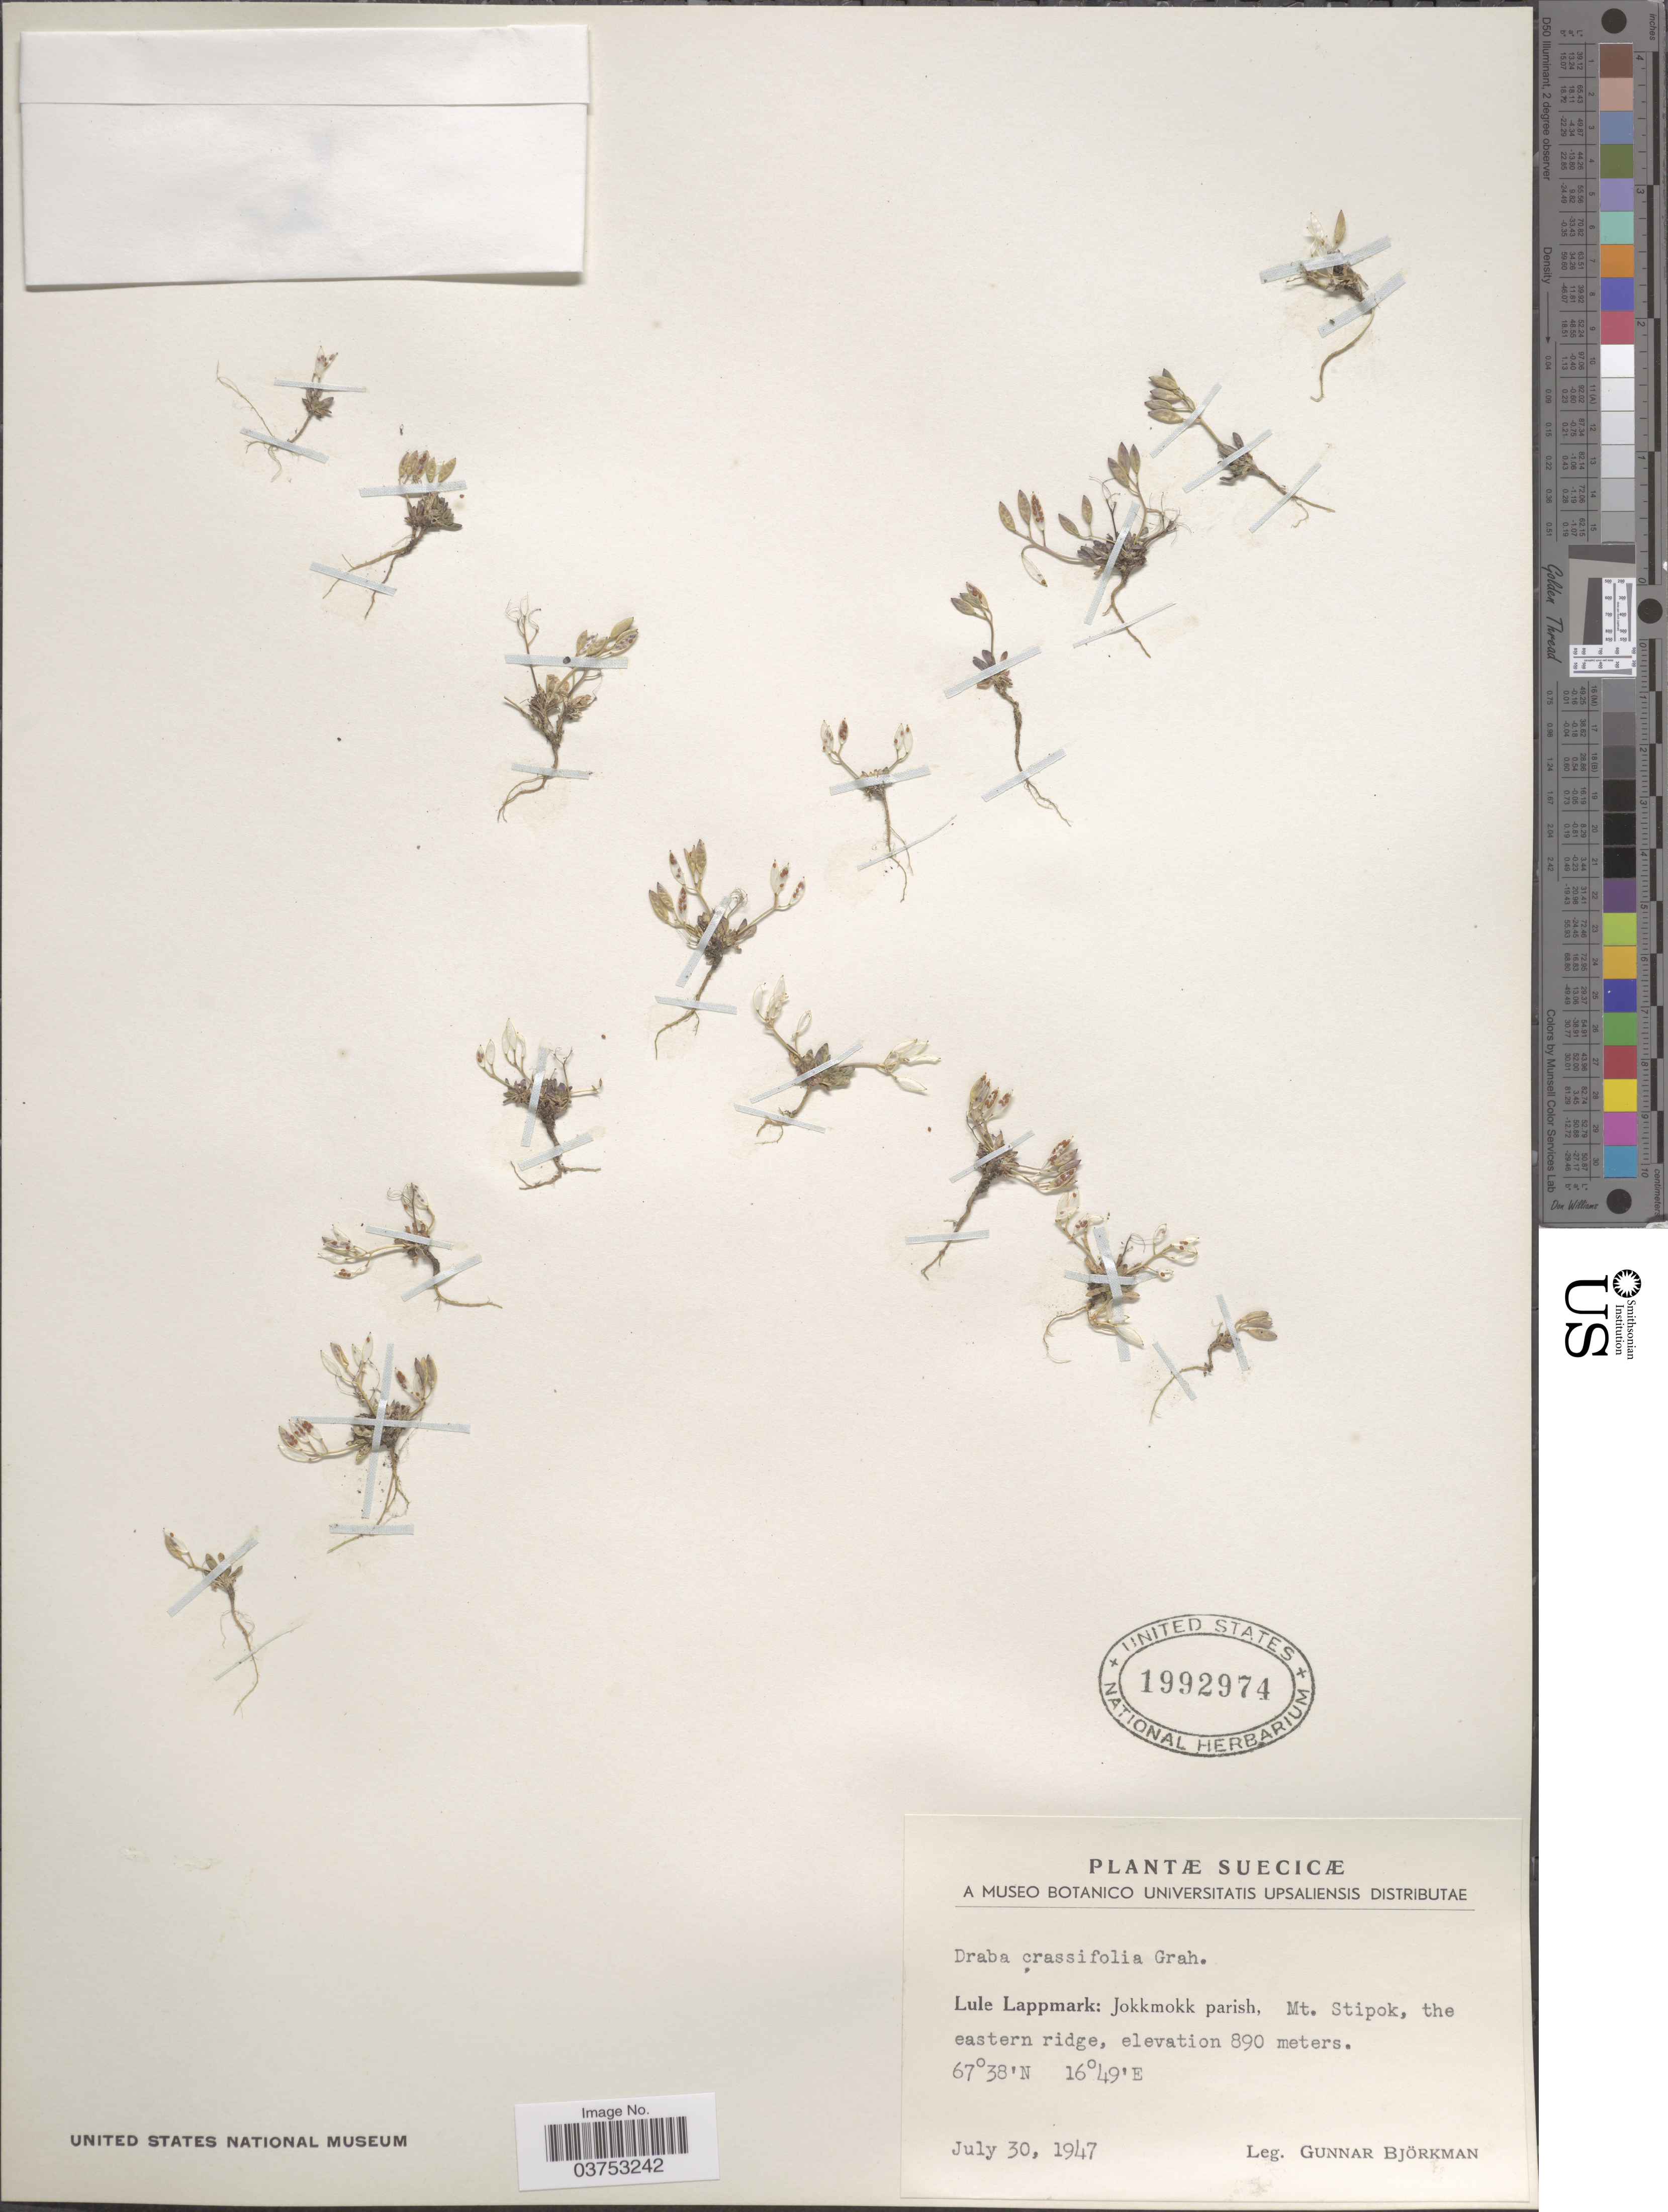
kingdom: Plantae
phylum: Tracheophyta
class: Magnoliopsida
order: Brassicales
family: Brassicaceae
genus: Draba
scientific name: Draba crassifolia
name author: Graham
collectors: G. Bjorkman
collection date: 1947-07-30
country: Sweden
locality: Suecicœ. Lule Lappmark: Jokkmokk parish, Mt. Stipok, the eastern ridge.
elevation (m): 890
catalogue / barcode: US 1992974